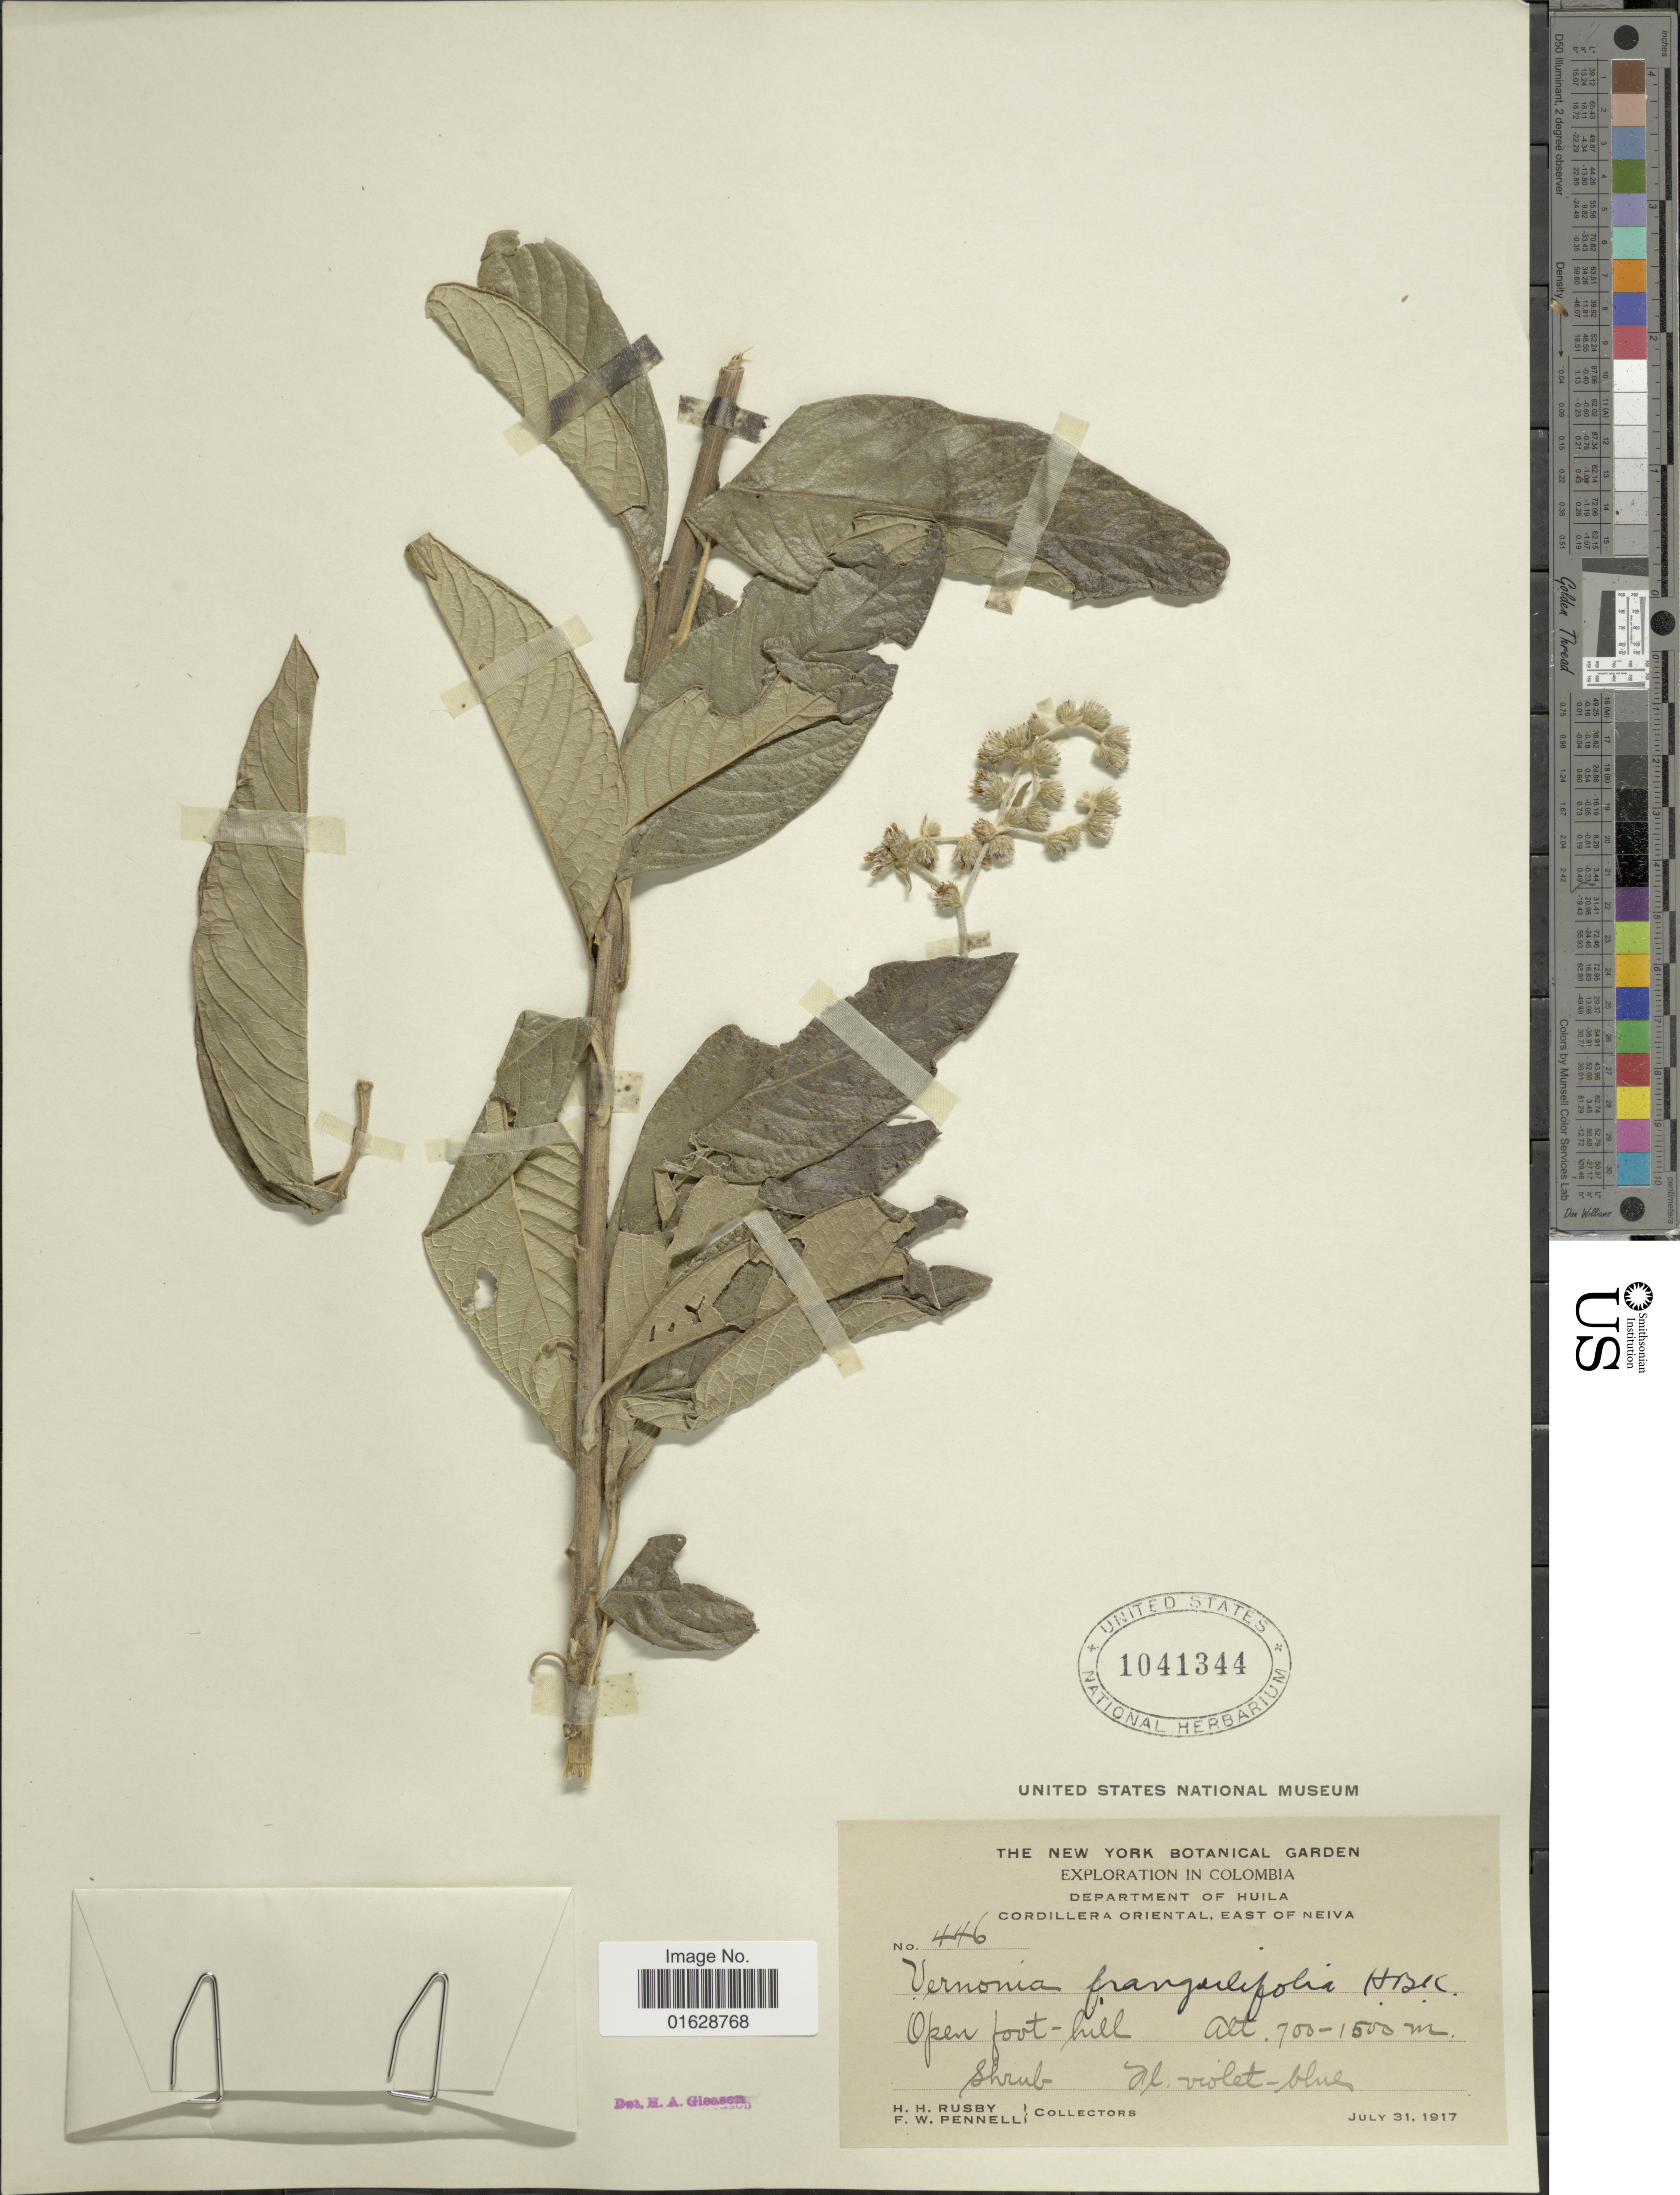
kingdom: Plantae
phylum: Tracheophyta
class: Magnoliopsida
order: Asterales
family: Asteraceae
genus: Lepidaploa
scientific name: Lepidaploa frangulaefolia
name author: (Kunth) H. Rob.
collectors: H. H. Rusby & F. W. Pennell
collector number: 446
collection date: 1917-07-31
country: Colombia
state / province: Huila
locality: Department of Huila. Cordillera Oriental, East of Neiva.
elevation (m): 700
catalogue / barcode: US 1041344